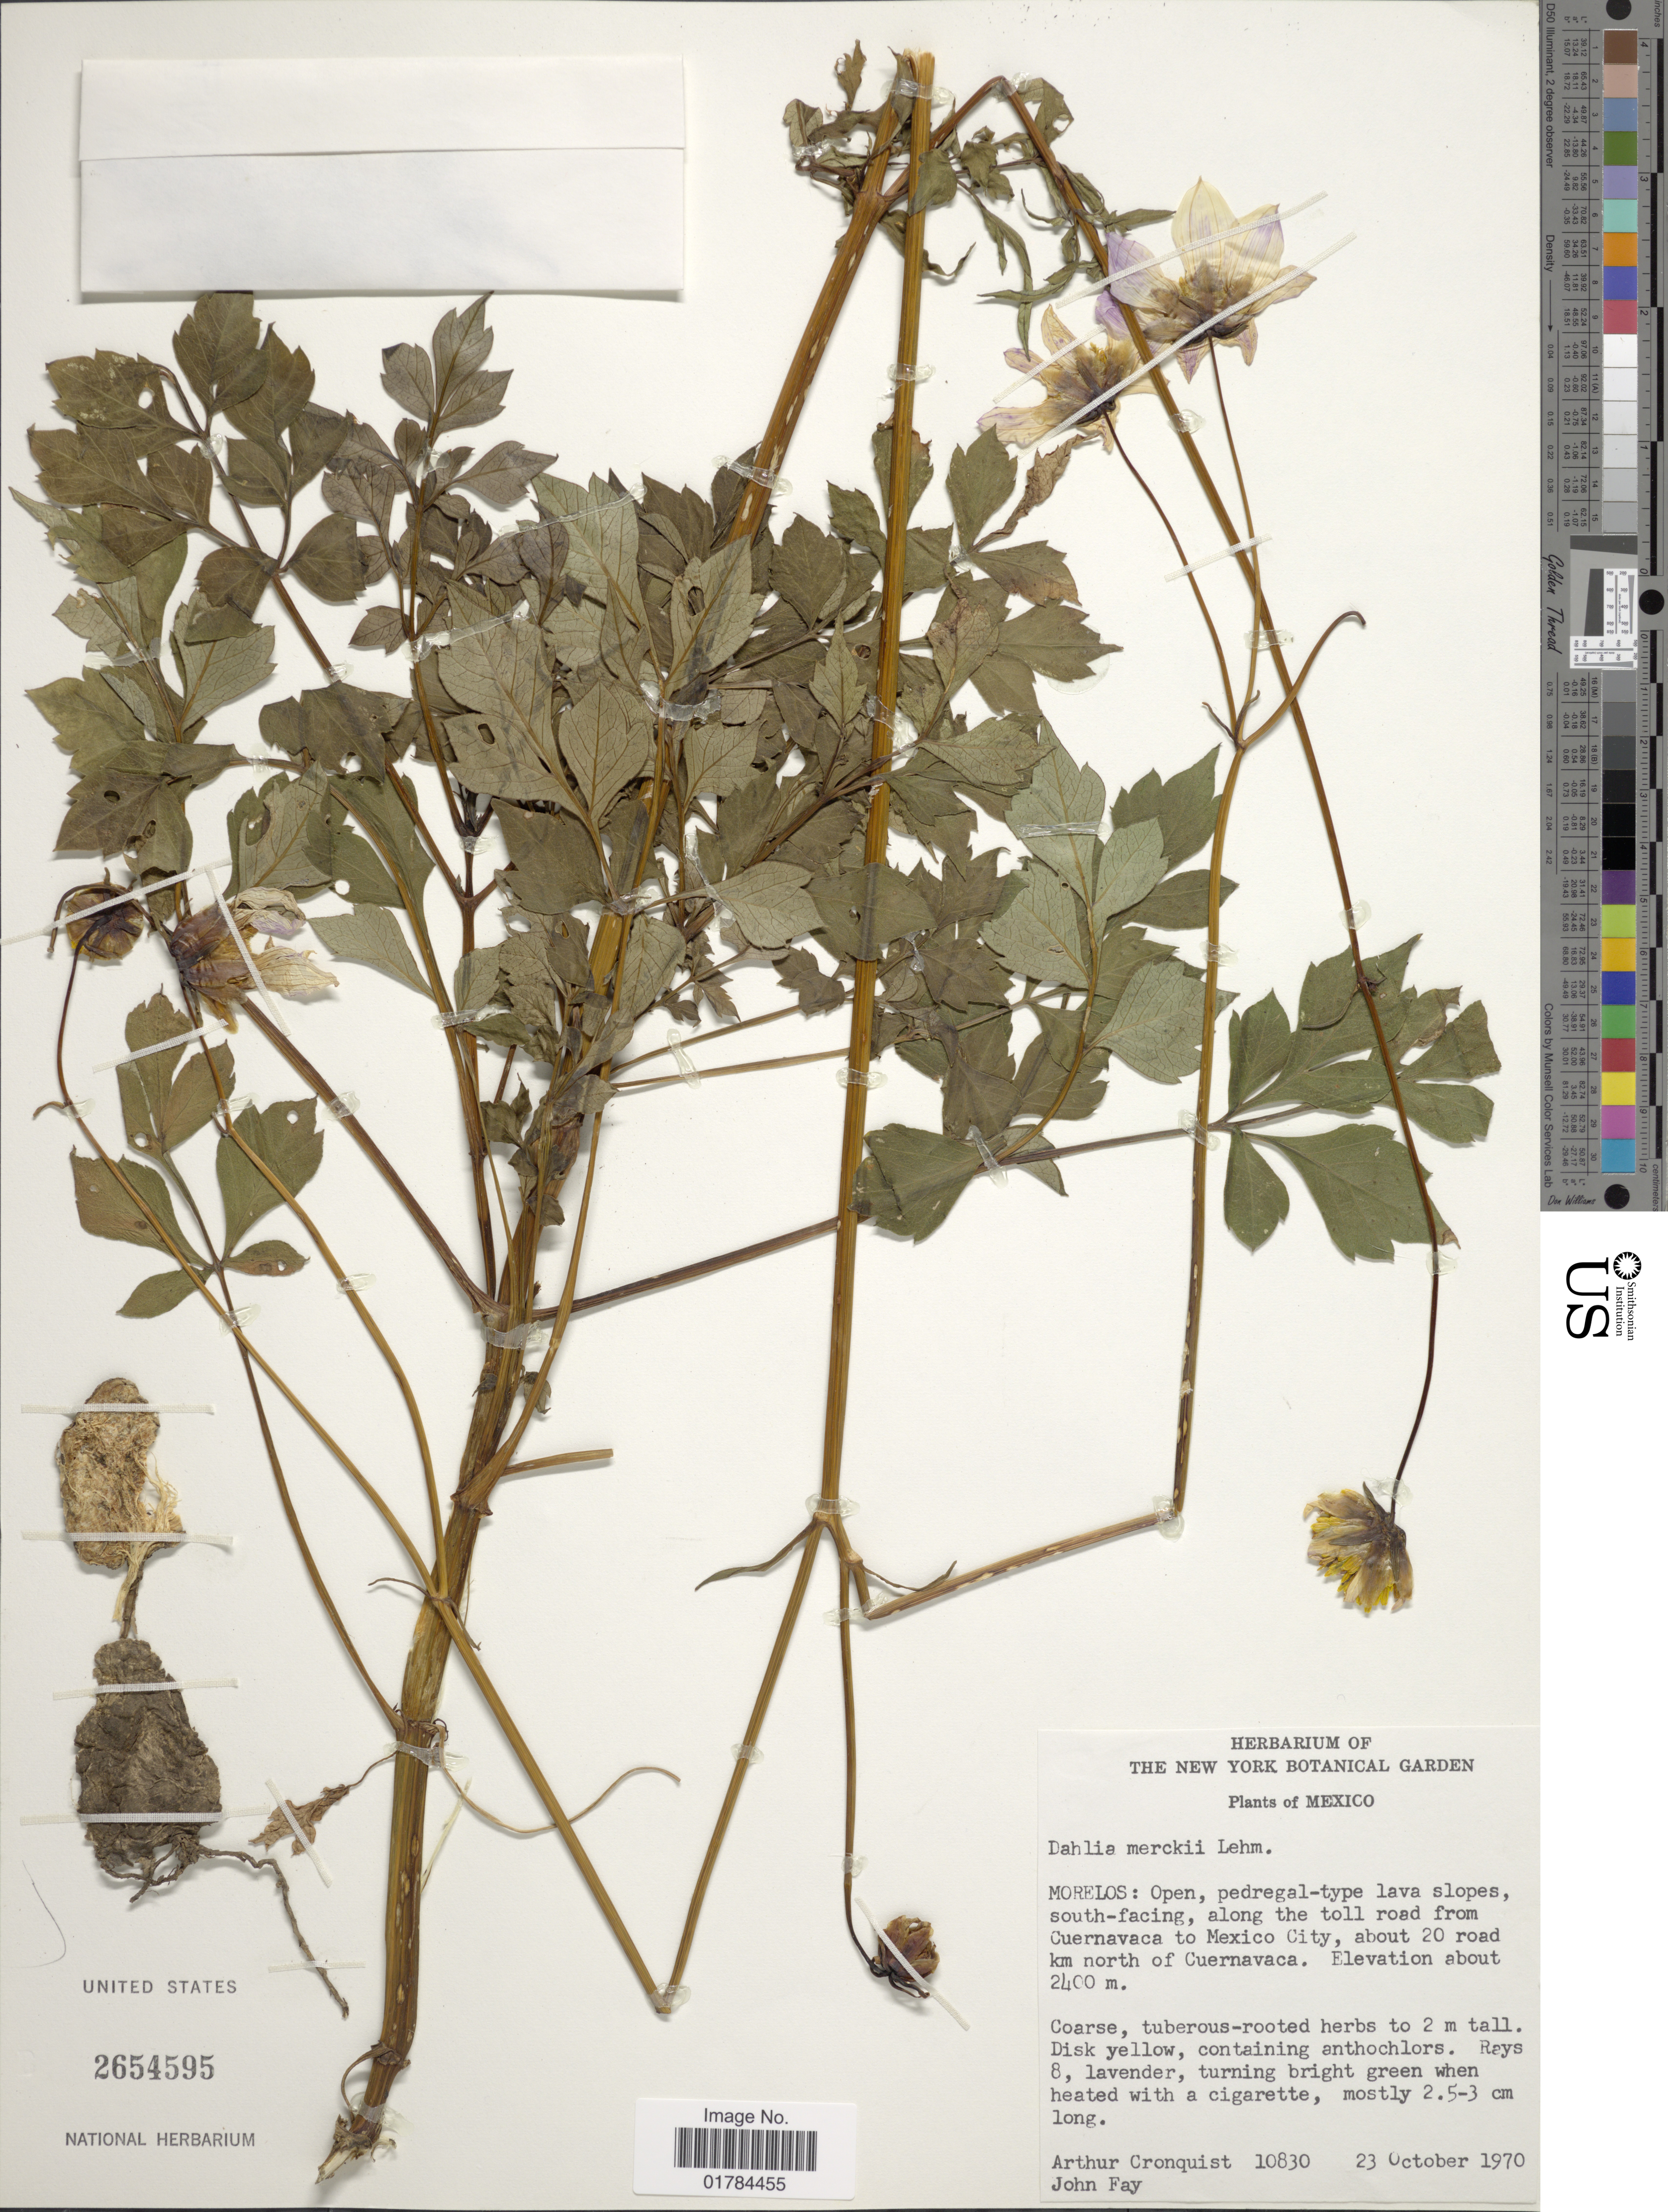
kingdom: Plantae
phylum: Tracheophyta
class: Magnoliopsida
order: Asterales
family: Asteraceae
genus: Dahlia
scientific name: Dahlia merckii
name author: Lehm.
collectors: A. J. Cronquist & J. M. Fay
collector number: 10830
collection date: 1970-10-23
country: Mexico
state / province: Morelos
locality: Along the toll road from Cuernavaca to Mexico City, about 20 road km north of Cuernavaca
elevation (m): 2400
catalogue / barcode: US 2654595